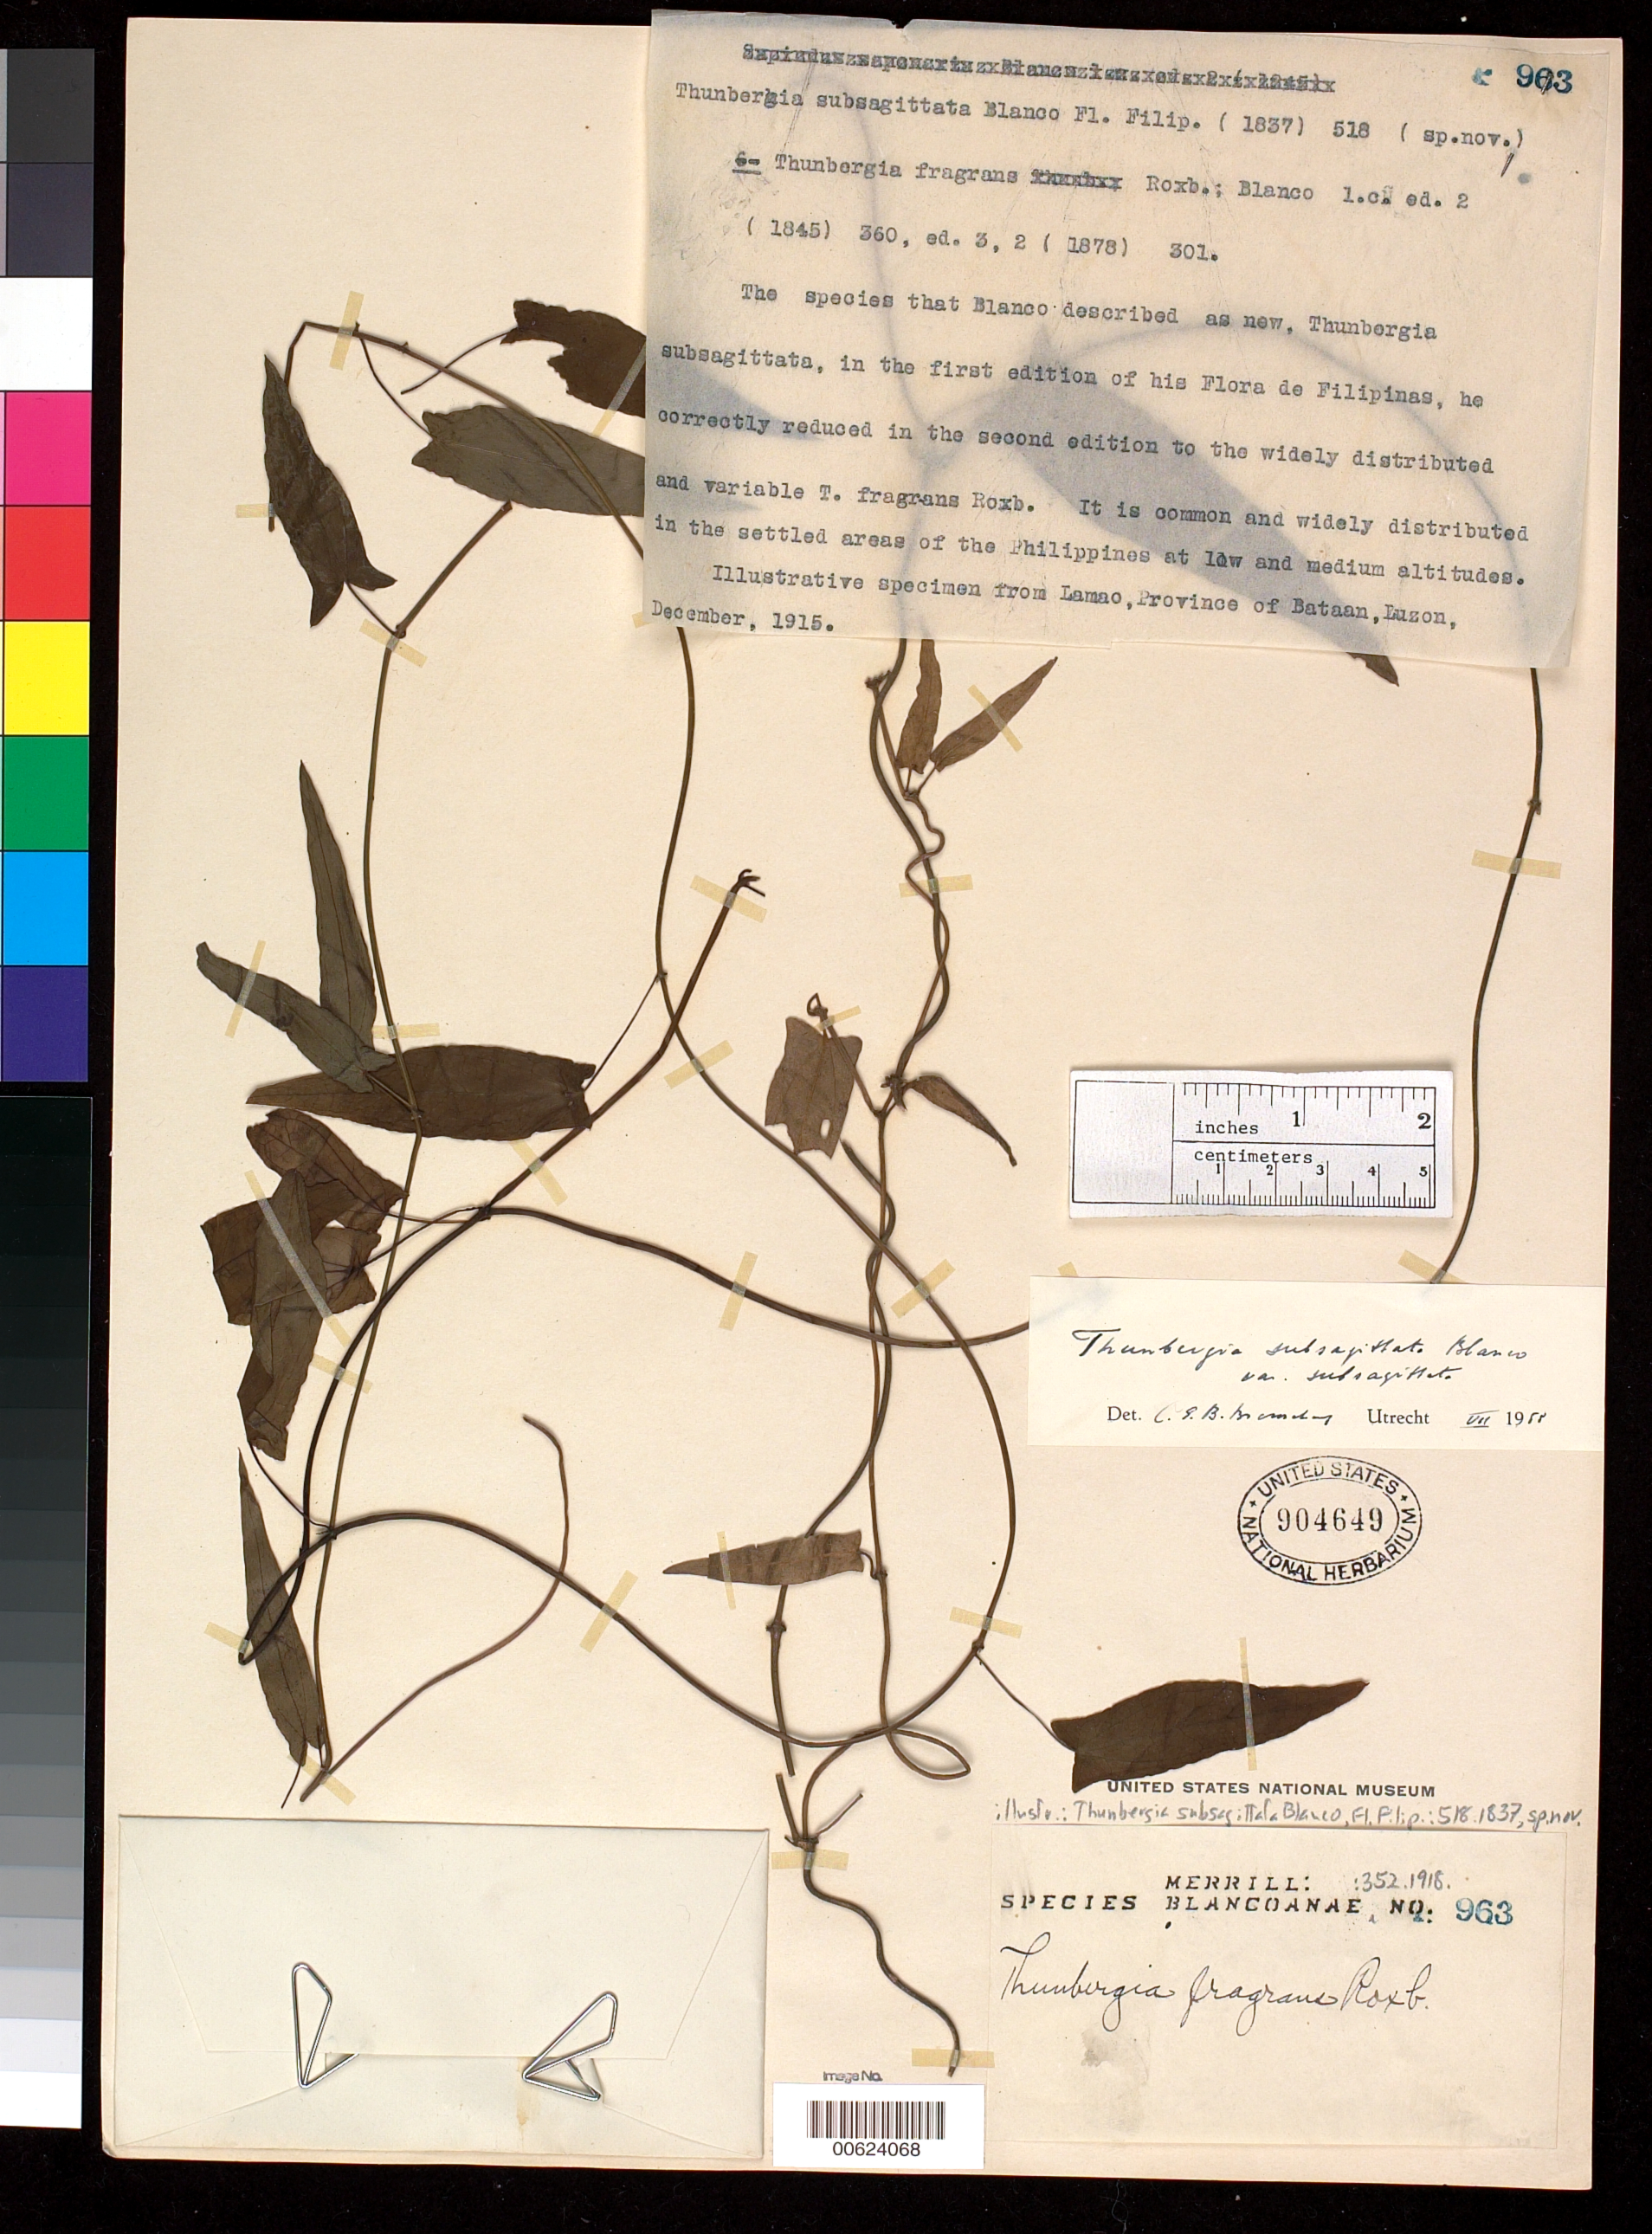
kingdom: Plantae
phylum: Tracheophyta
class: Magnoliopsida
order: Lamiales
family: Acanthaceae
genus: Thunbergia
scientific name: Thunbergia subsagittata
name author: Blanco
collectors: E. D. Merrill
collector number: Sp. Blancoan. 0963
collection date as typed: Dec 1915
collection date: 1915-12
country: Philippines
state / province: Central Luzon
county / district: Bataan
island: Luzon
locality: Lamao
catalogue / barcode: US 904649